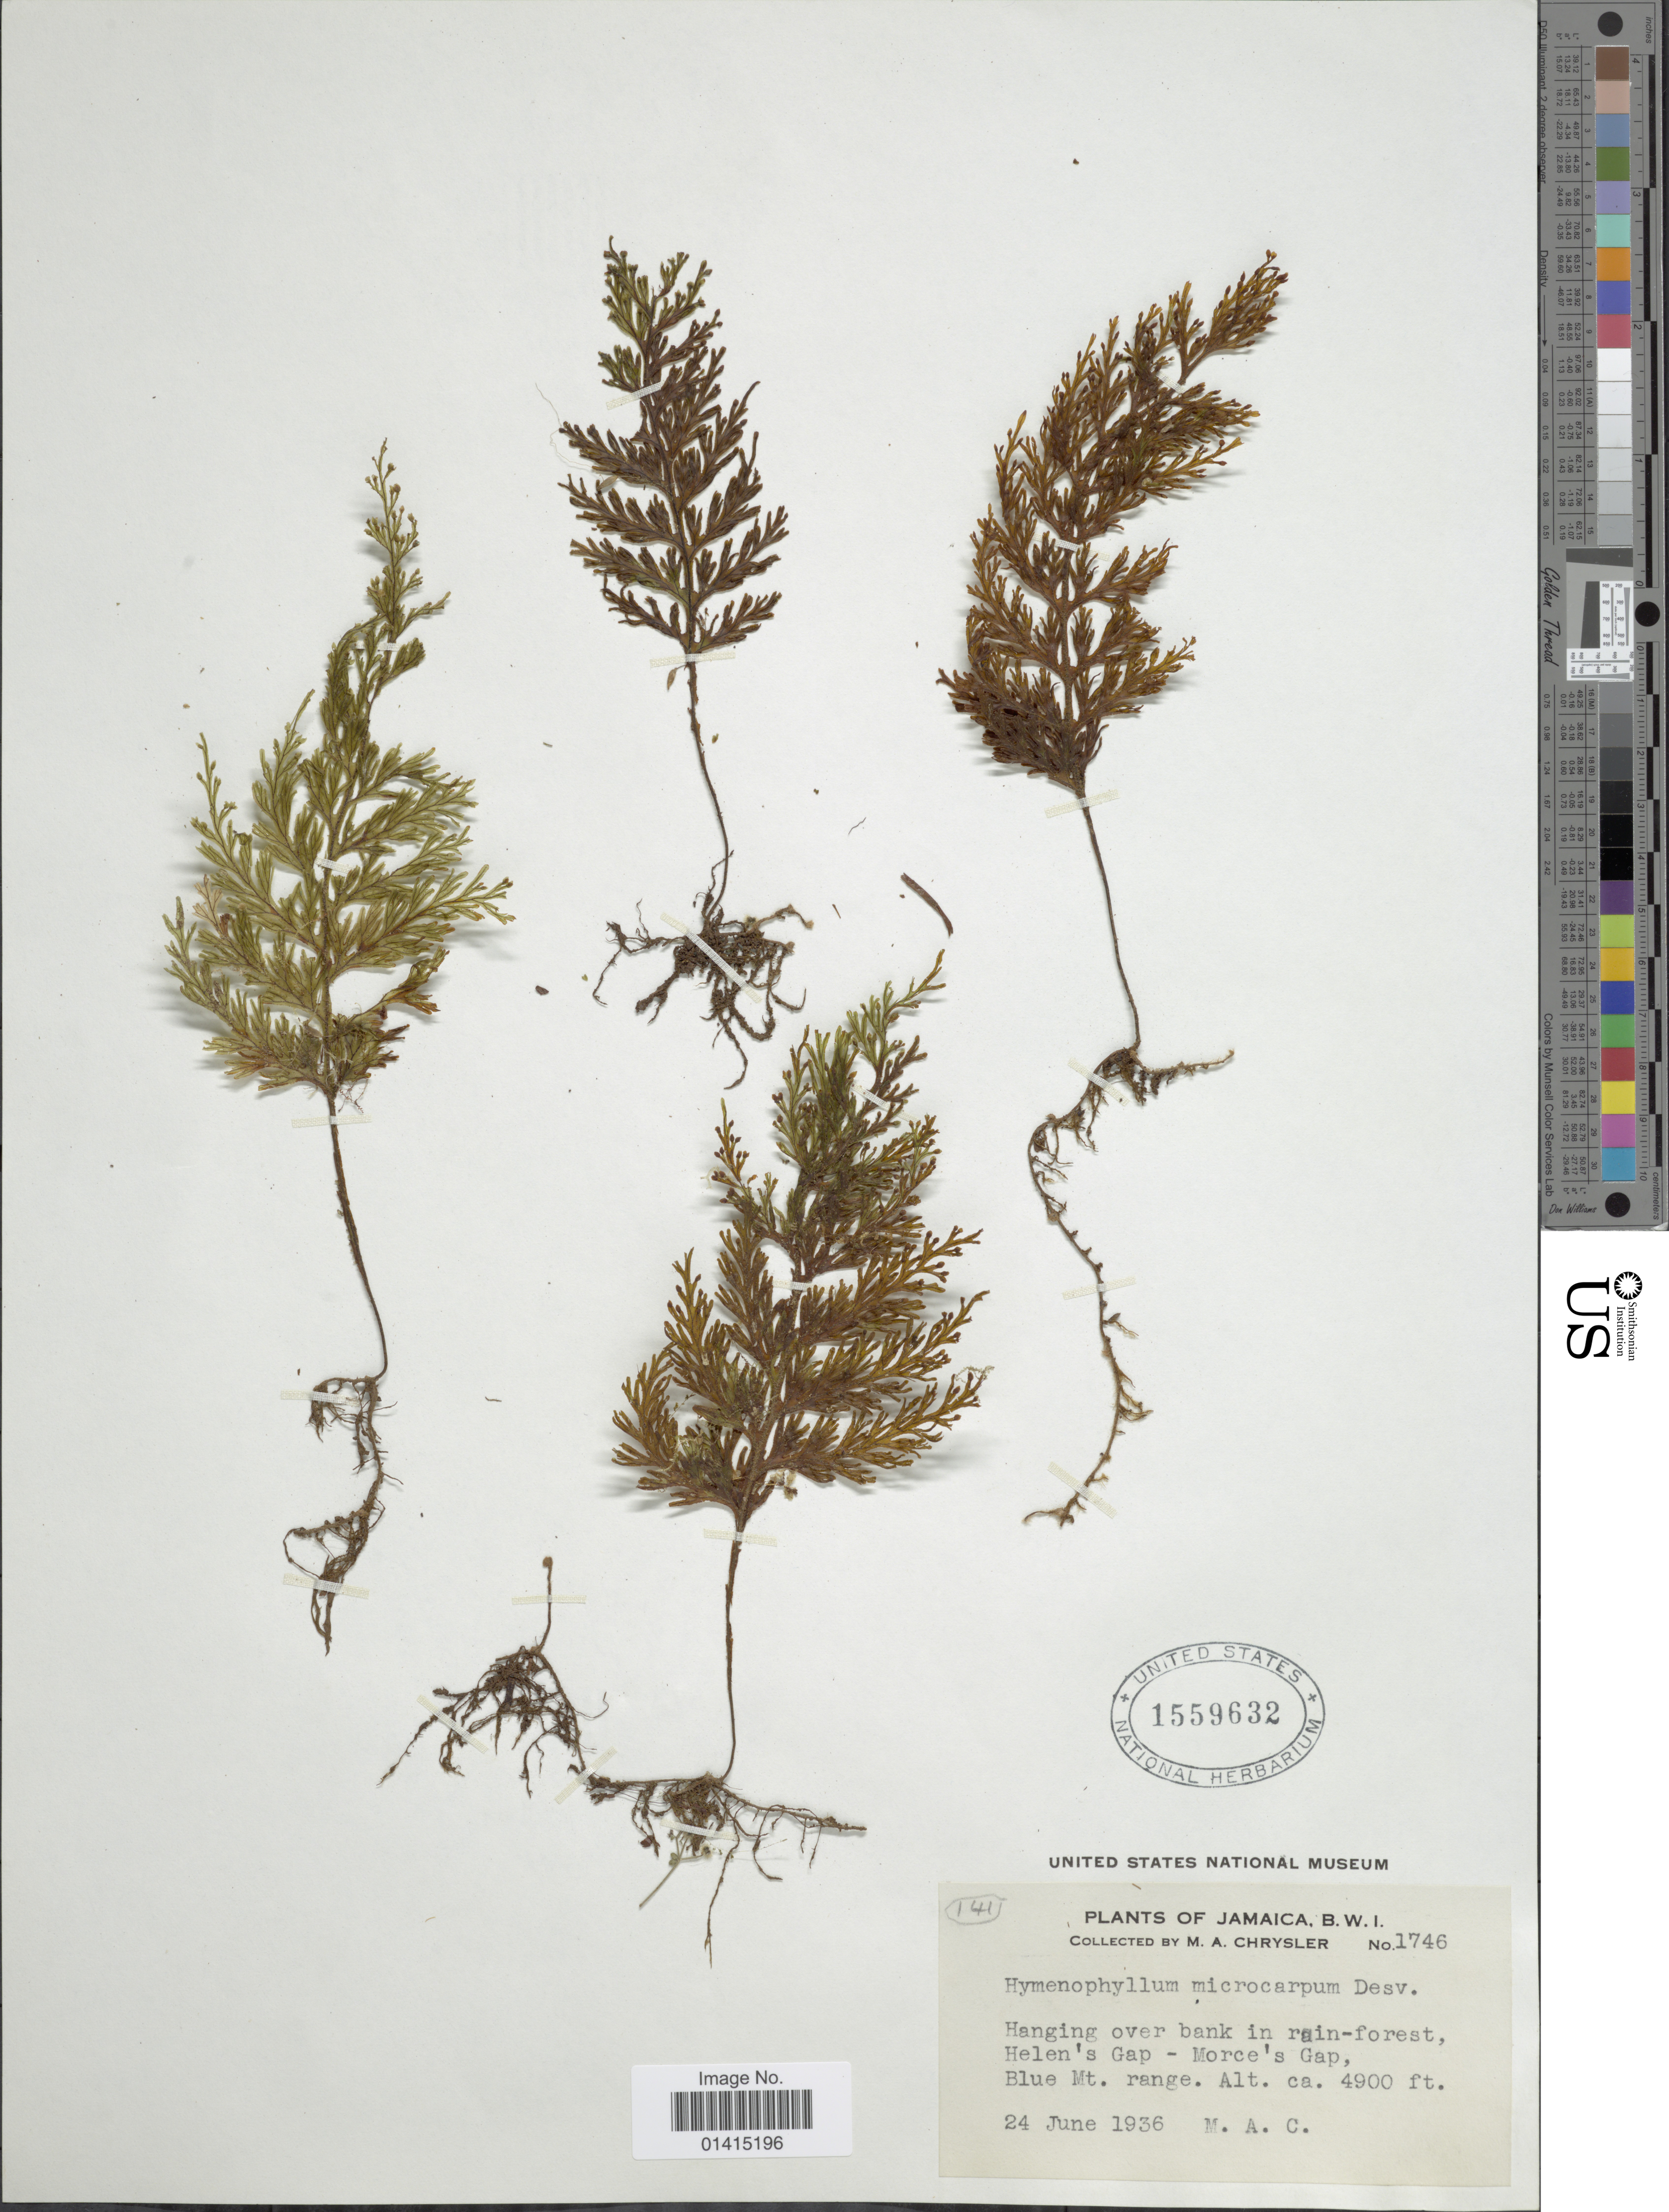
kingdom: Plantae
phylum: Tracheophyta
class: Polypodiopsida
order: Hymenophyllales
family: Hymenophyllaceae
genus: Hymenophyllum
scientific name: Hymenophyllum microcarpum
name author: (Desv.) Lellinger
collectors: M. A. Chrysler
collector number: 1746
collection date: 1936-06-24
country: Jamaica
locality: Jamaica, B.W.I., hanging over bank in rain-forest, Helen's Gap-Morceé Gap, Blue Mt. range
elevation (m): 1494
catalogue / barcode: US 1559632